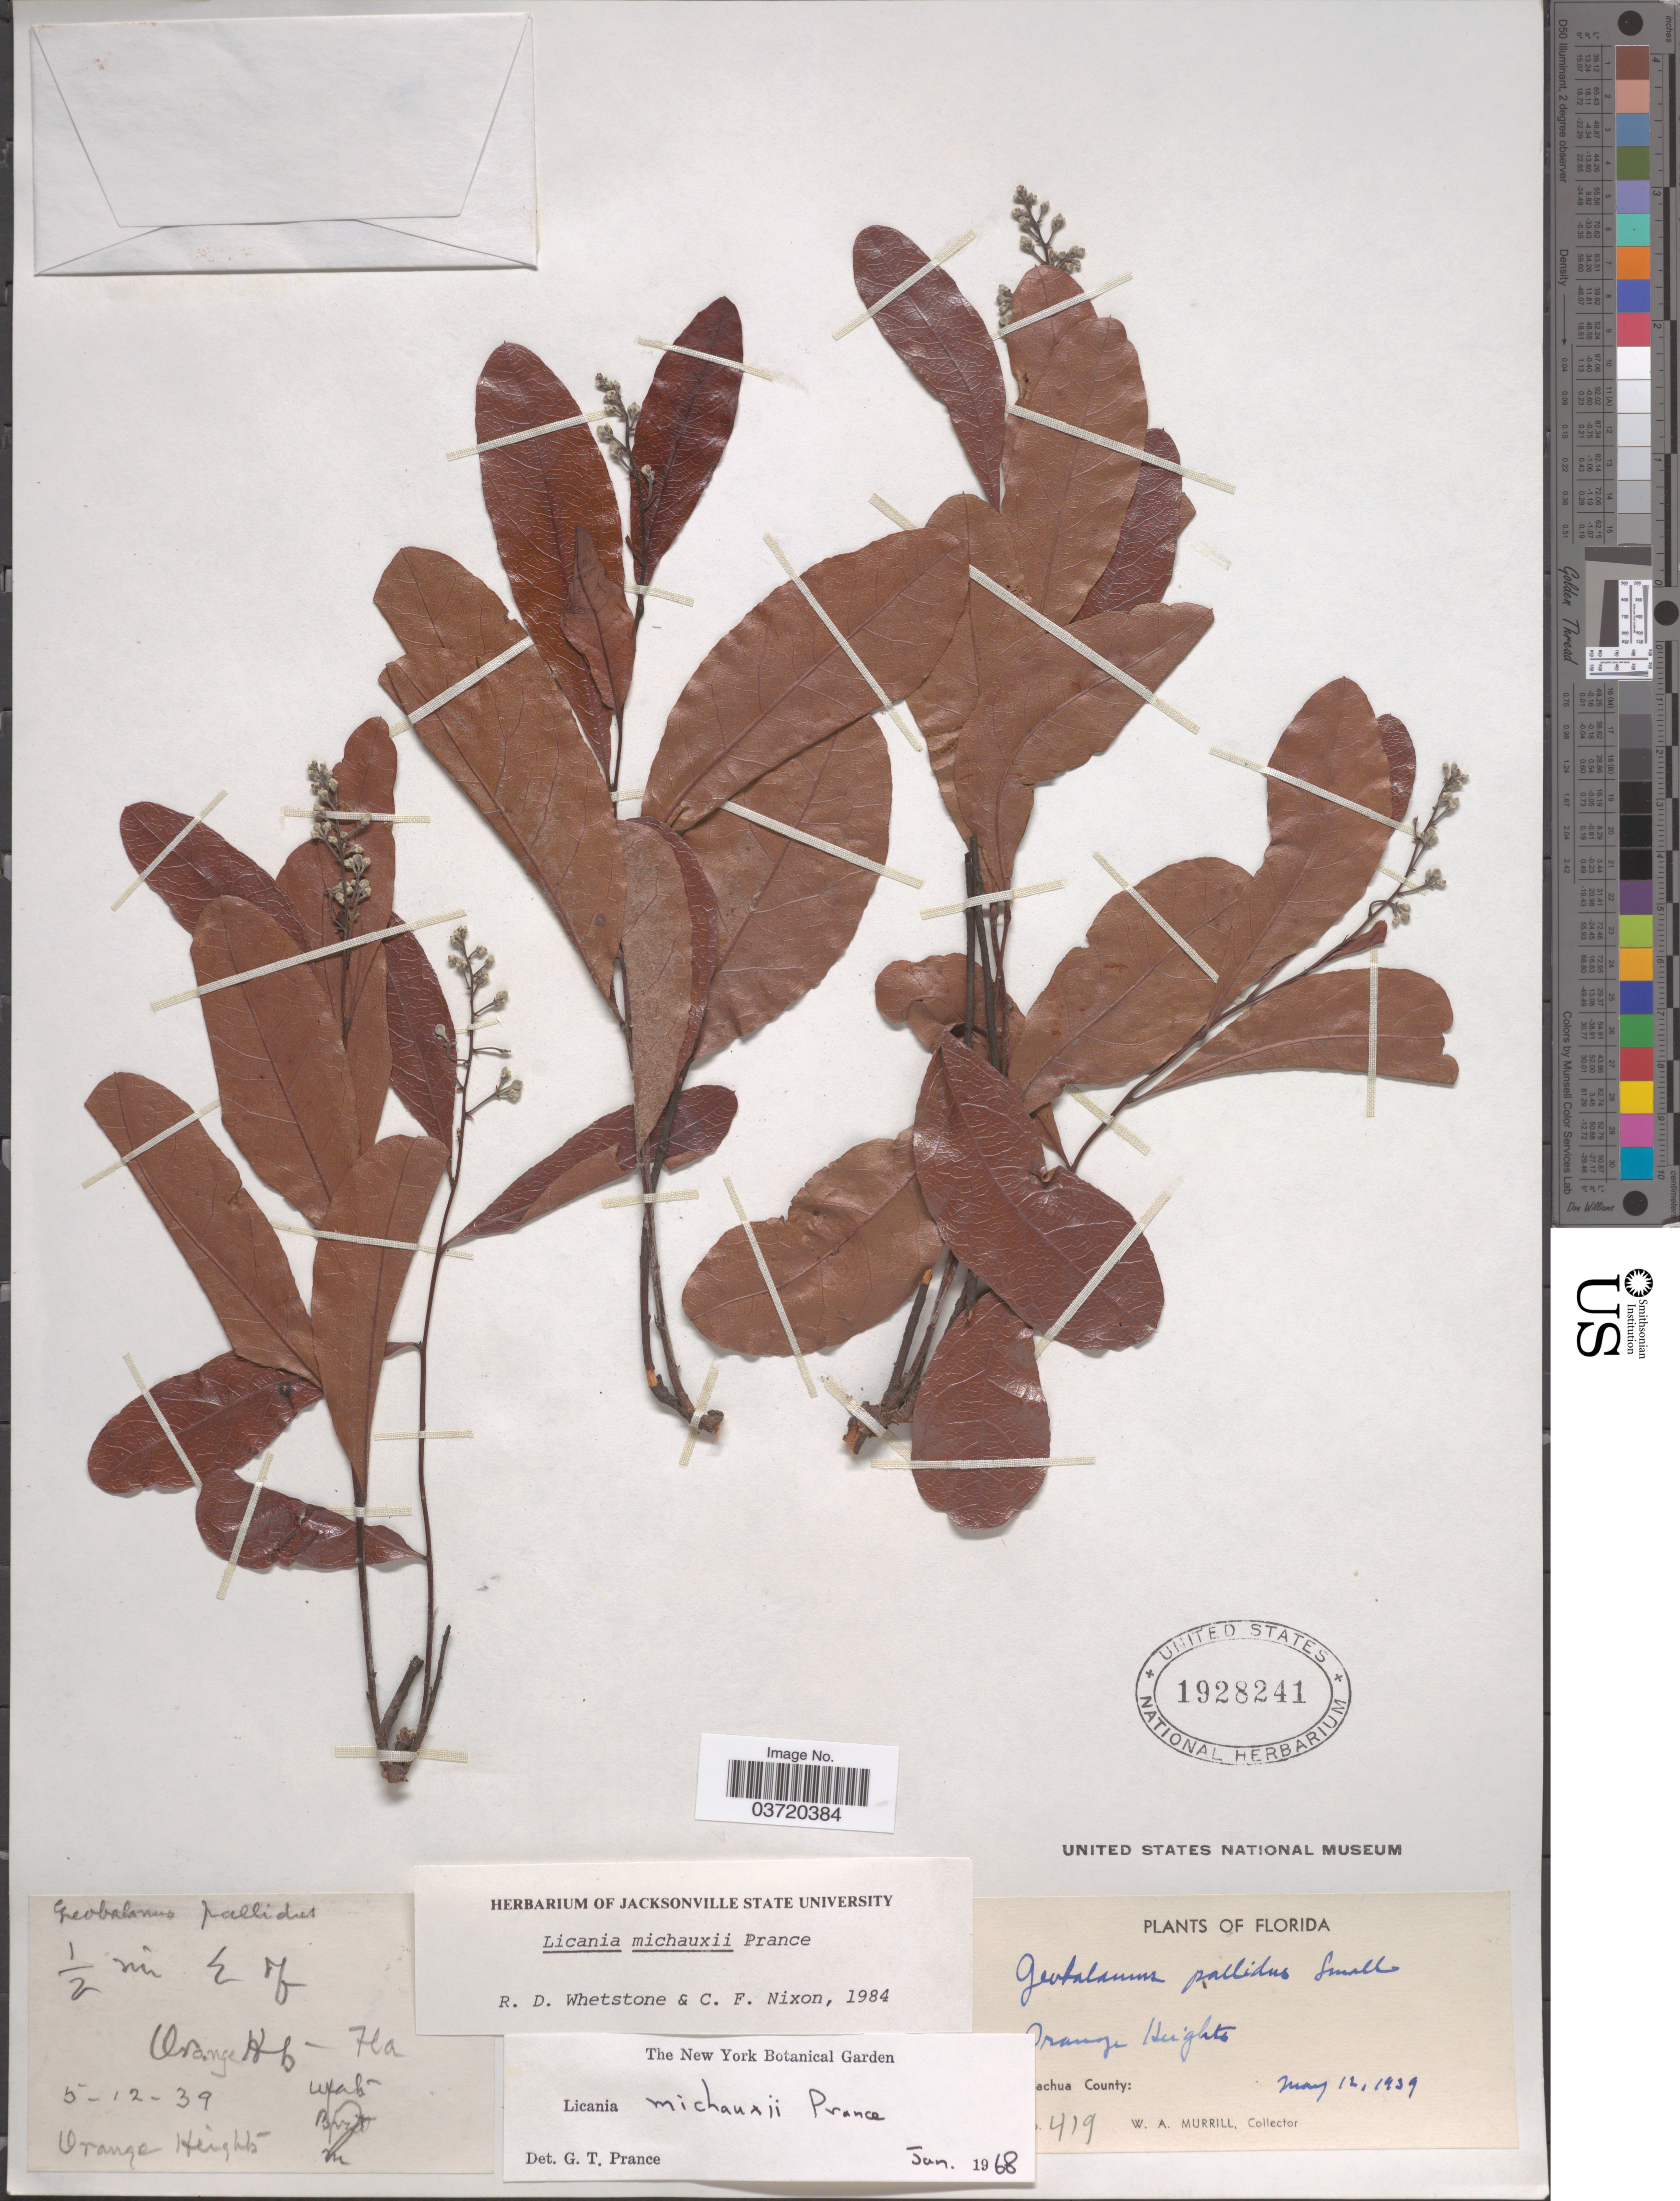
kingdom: Plantae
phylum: Tracheophyta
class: Magnoliopsida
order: Malpighiales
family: Chrysobalanaceae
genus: Geobalanus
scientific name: Geobalanus oblongifolius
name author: (Michx.) Small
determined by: Strong, M. T., (US), Smithsonian Institution - National Museum of Natural History (UNITED STATES)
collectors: W. A. Murrill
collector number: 419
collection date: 1939-05-12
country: United States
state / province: Florida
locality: Orange Heights. Alachua County. ½ mi E of Orange.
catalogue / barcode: US 1928241